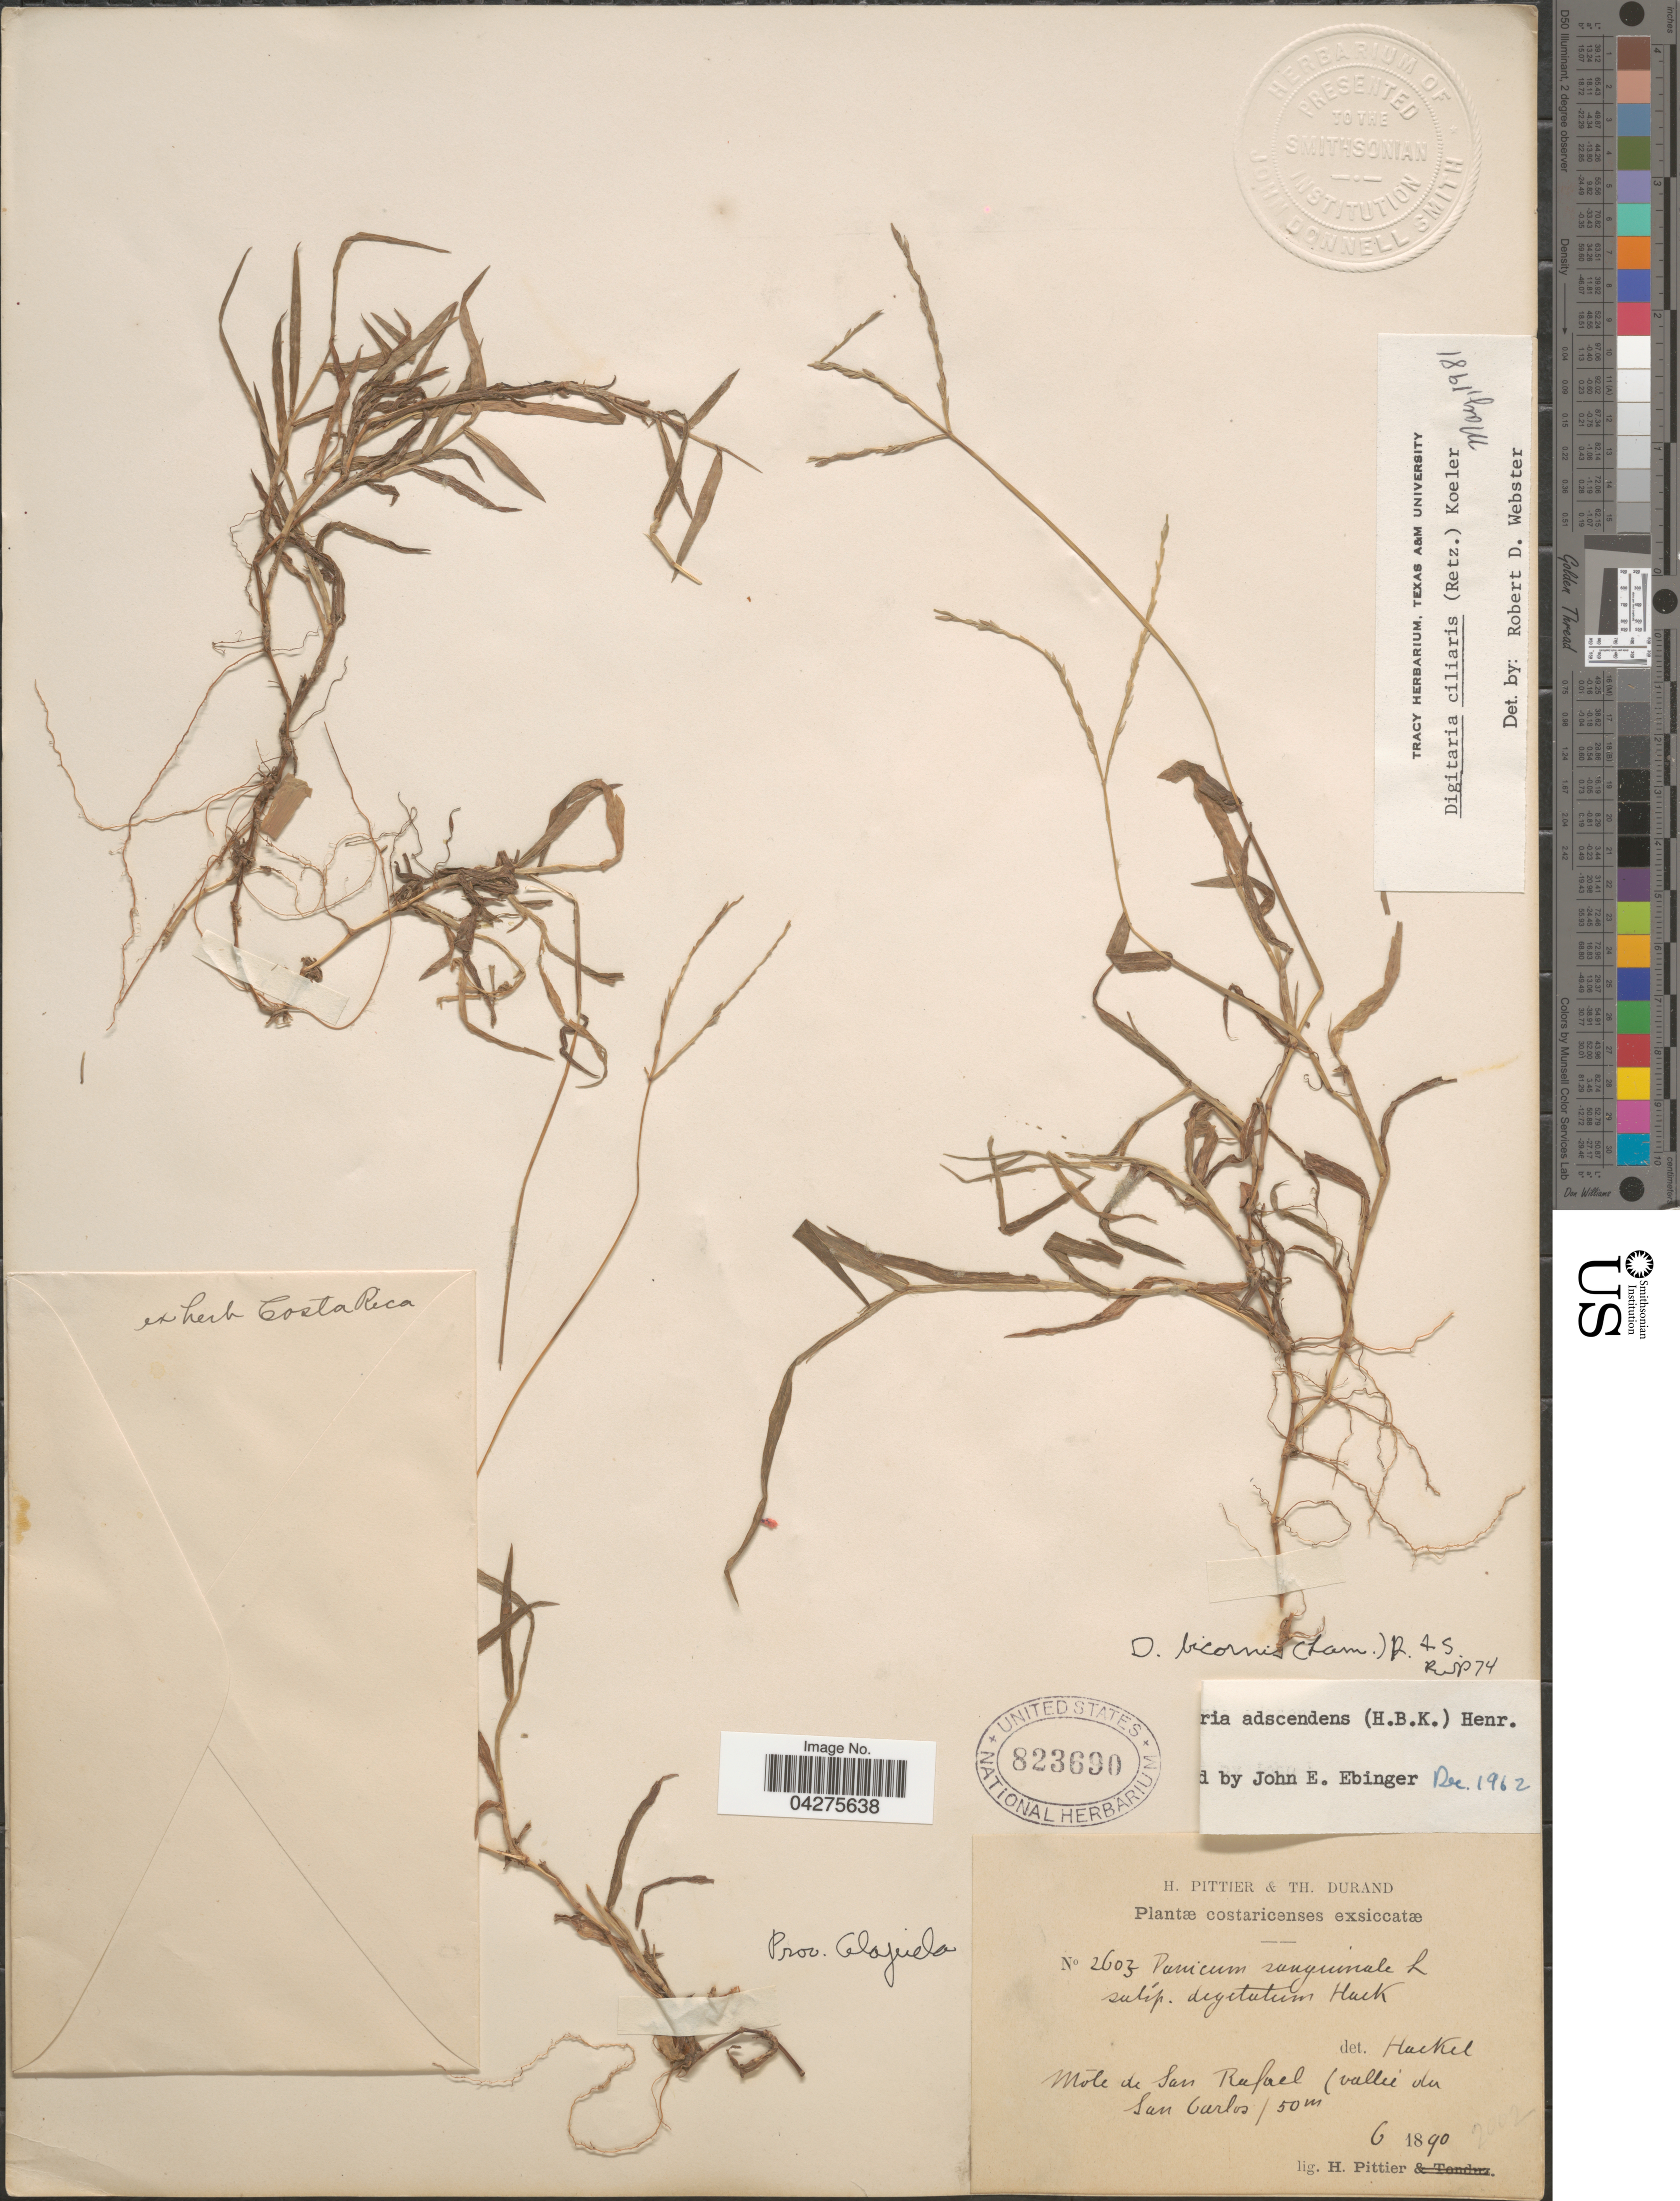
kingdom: Plantae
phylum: Tracheophyta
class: Liliopsida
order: Poales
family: Poaceae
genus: Digitaria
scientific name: Digitaria ciliaris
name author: (Retz.) Koeler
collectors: H. F. Pittier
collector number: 2603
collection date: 1890-06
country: Costa Rica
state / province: Alajuela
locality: Mote de San Rafael (vallée du San Carlos).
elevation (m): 50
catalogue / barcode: US 823690